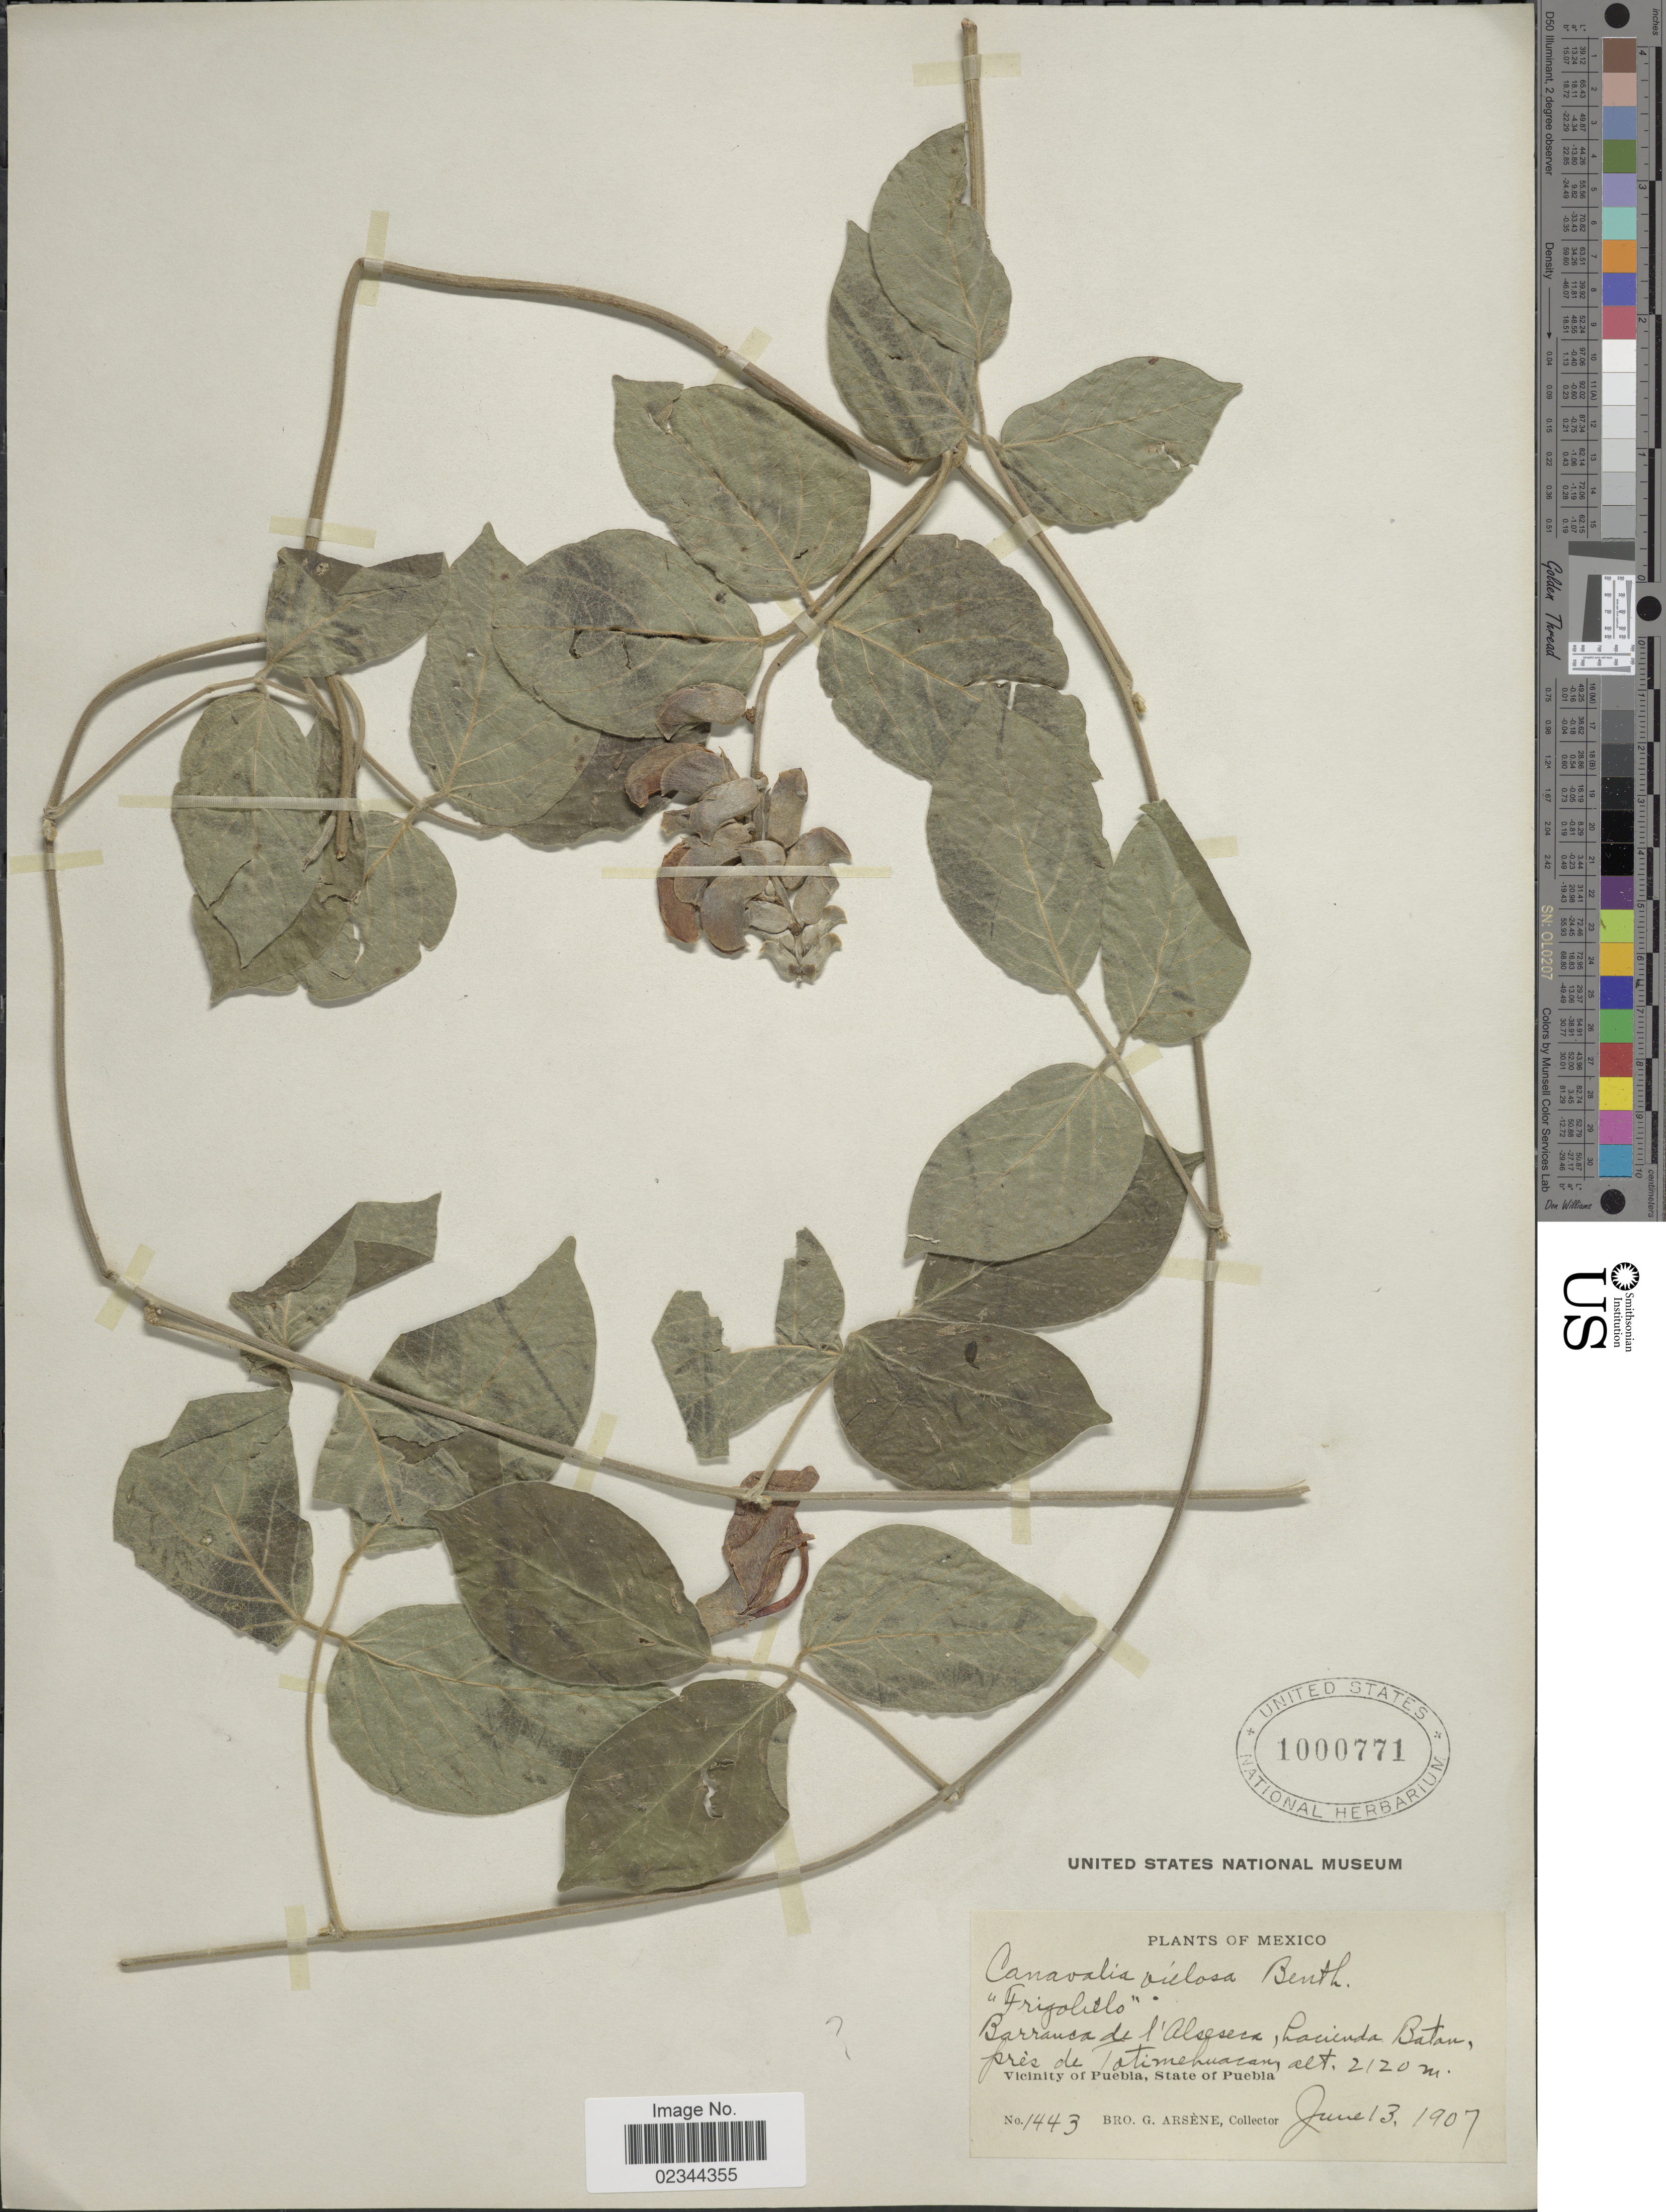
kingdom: Plantae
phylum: Tracheophyta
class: Magnoliopsida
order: Fabales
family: Fabaceae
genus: Canavalia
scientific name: Canavalia villosa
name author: Benth.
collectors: Bro. G. Arsène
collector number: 1443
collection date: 1907-06-13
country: Mexico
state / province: Puebla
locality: Barranca de l'Alseseca, hacienda Batan, pres de Totimehuacan, Vicinity of Puebla.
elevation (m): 2120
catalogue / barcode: US 1000771